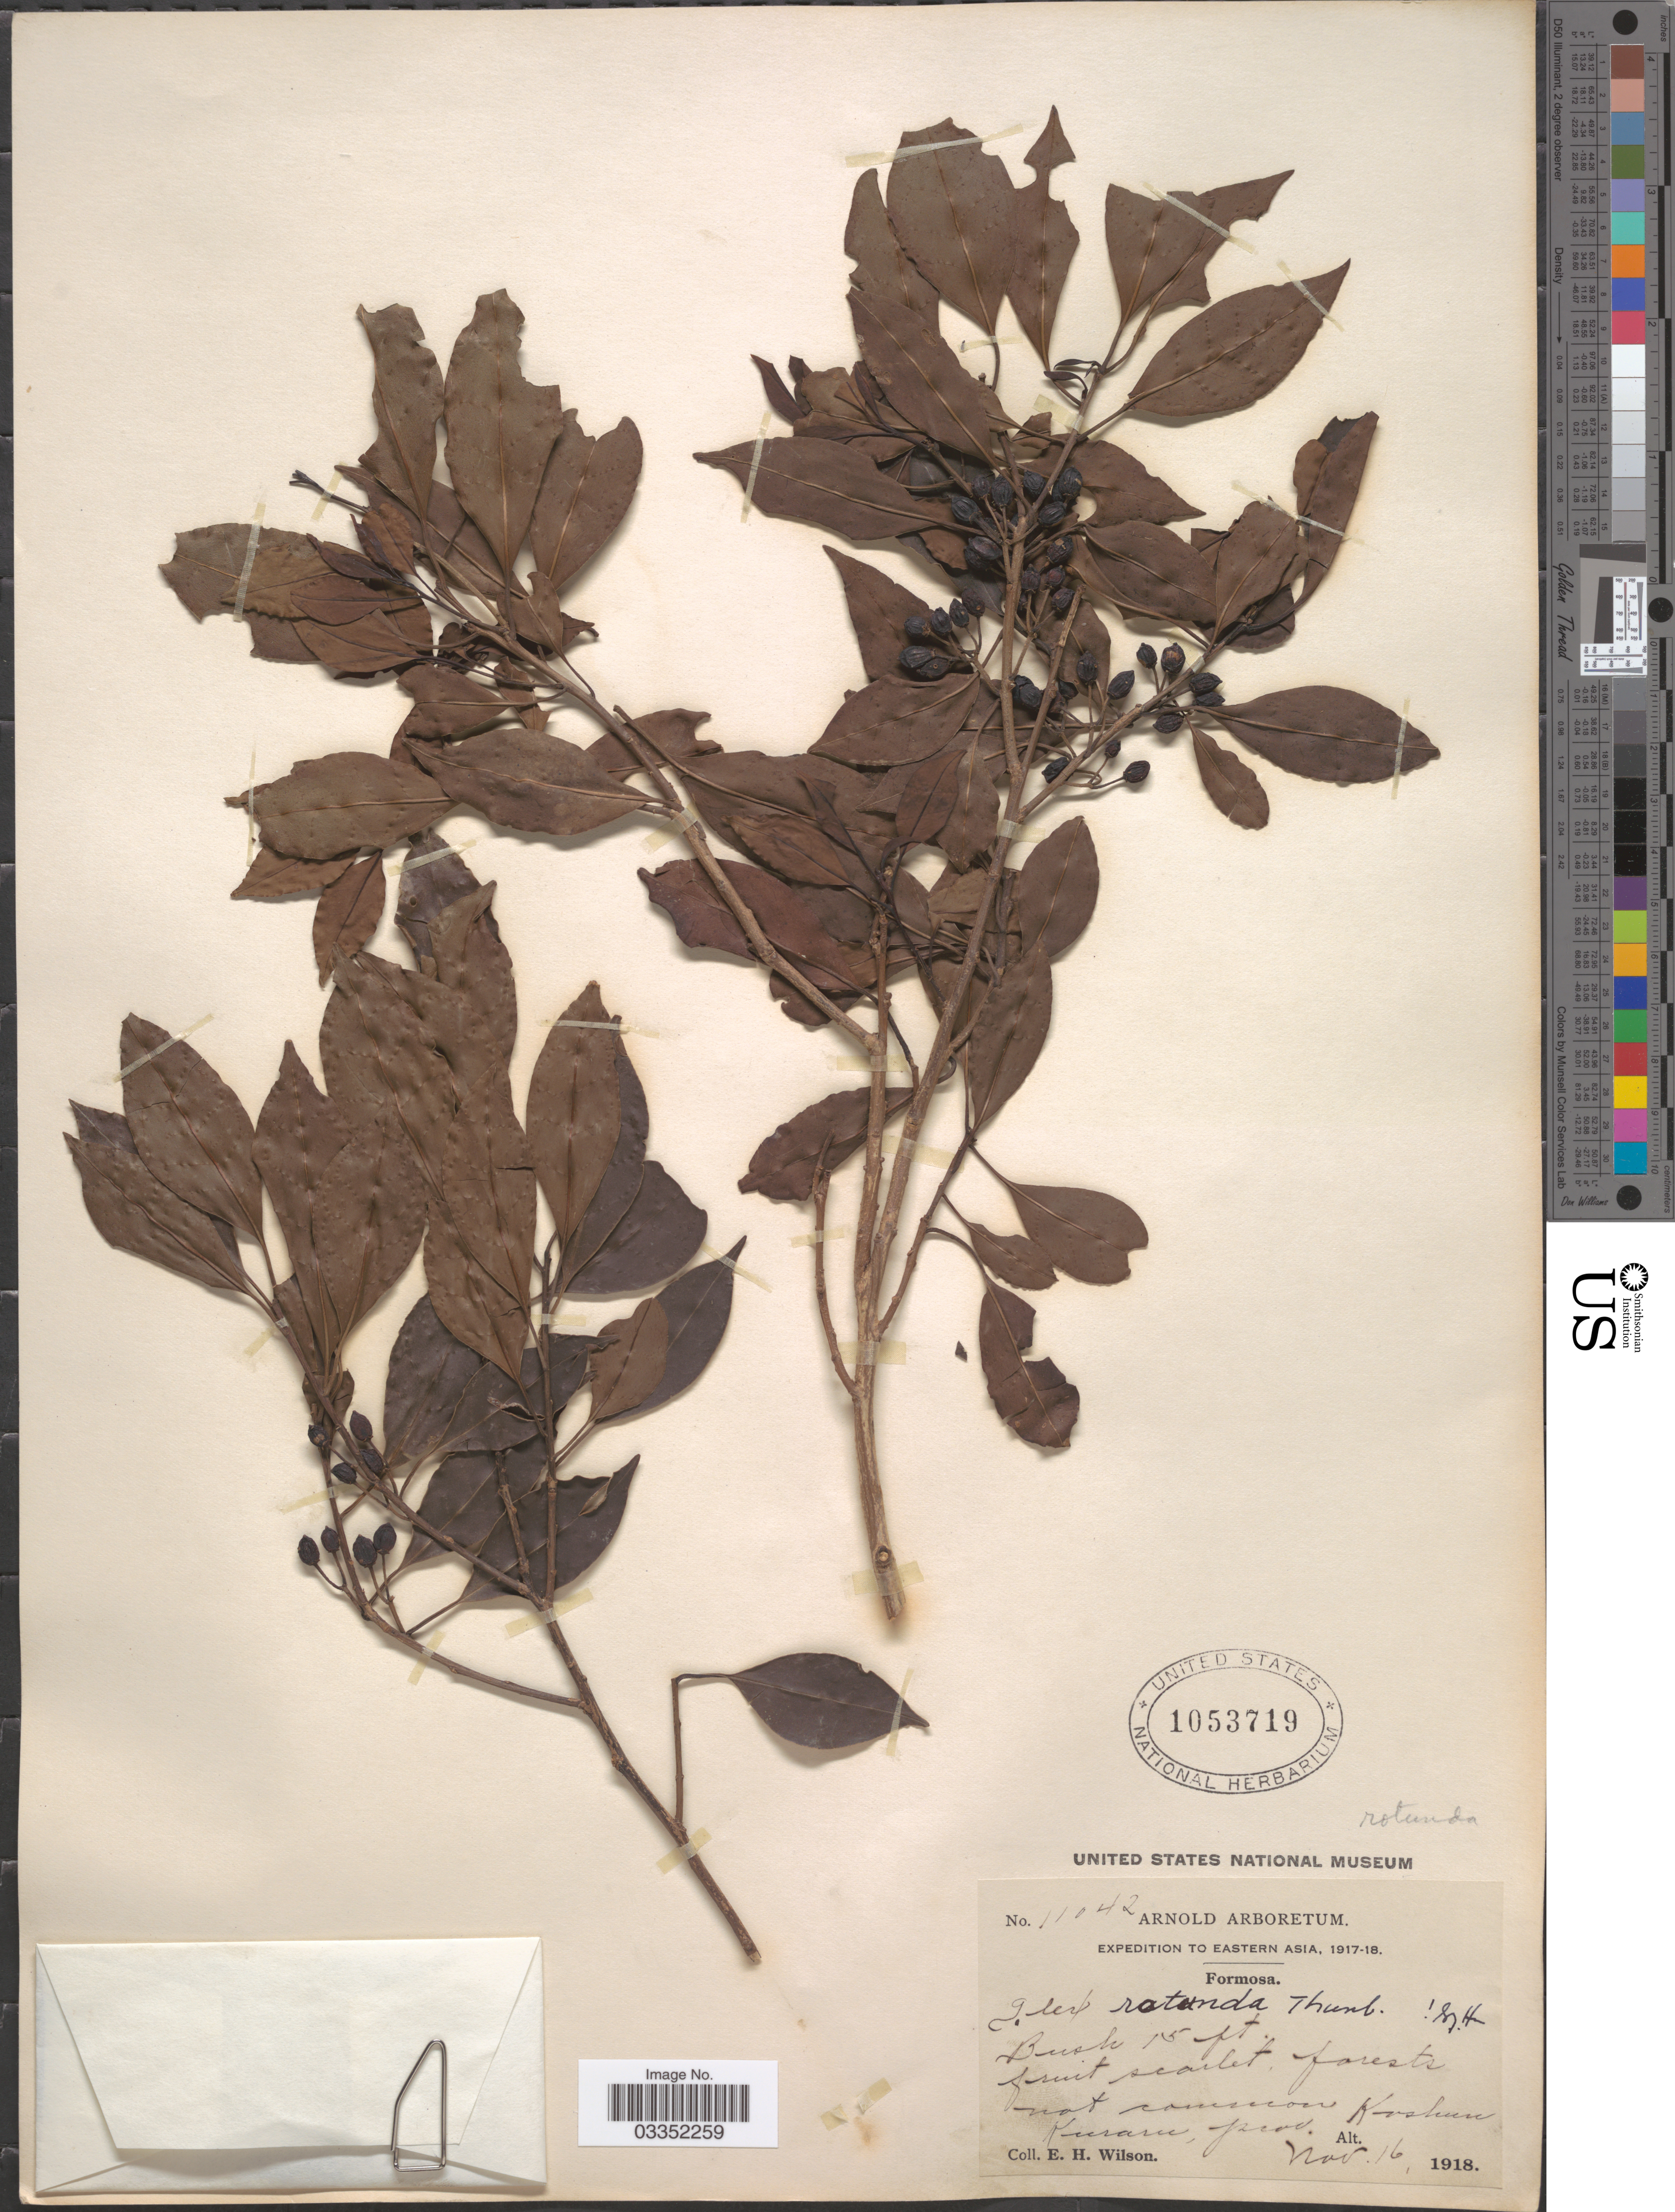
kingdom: Plantae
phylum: Tracheophyta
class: Magnoliopsida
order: Aquifoliales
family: Aquifoliaceae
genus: Ilex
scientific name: Ilex rotunda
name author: Thunb.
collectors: E. Wilson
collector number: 11042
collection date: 1918-11-16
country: Taiwan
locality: Eastern Asia, Formosa,Kuraru, prov. Koshun.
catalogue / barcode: US 1053719